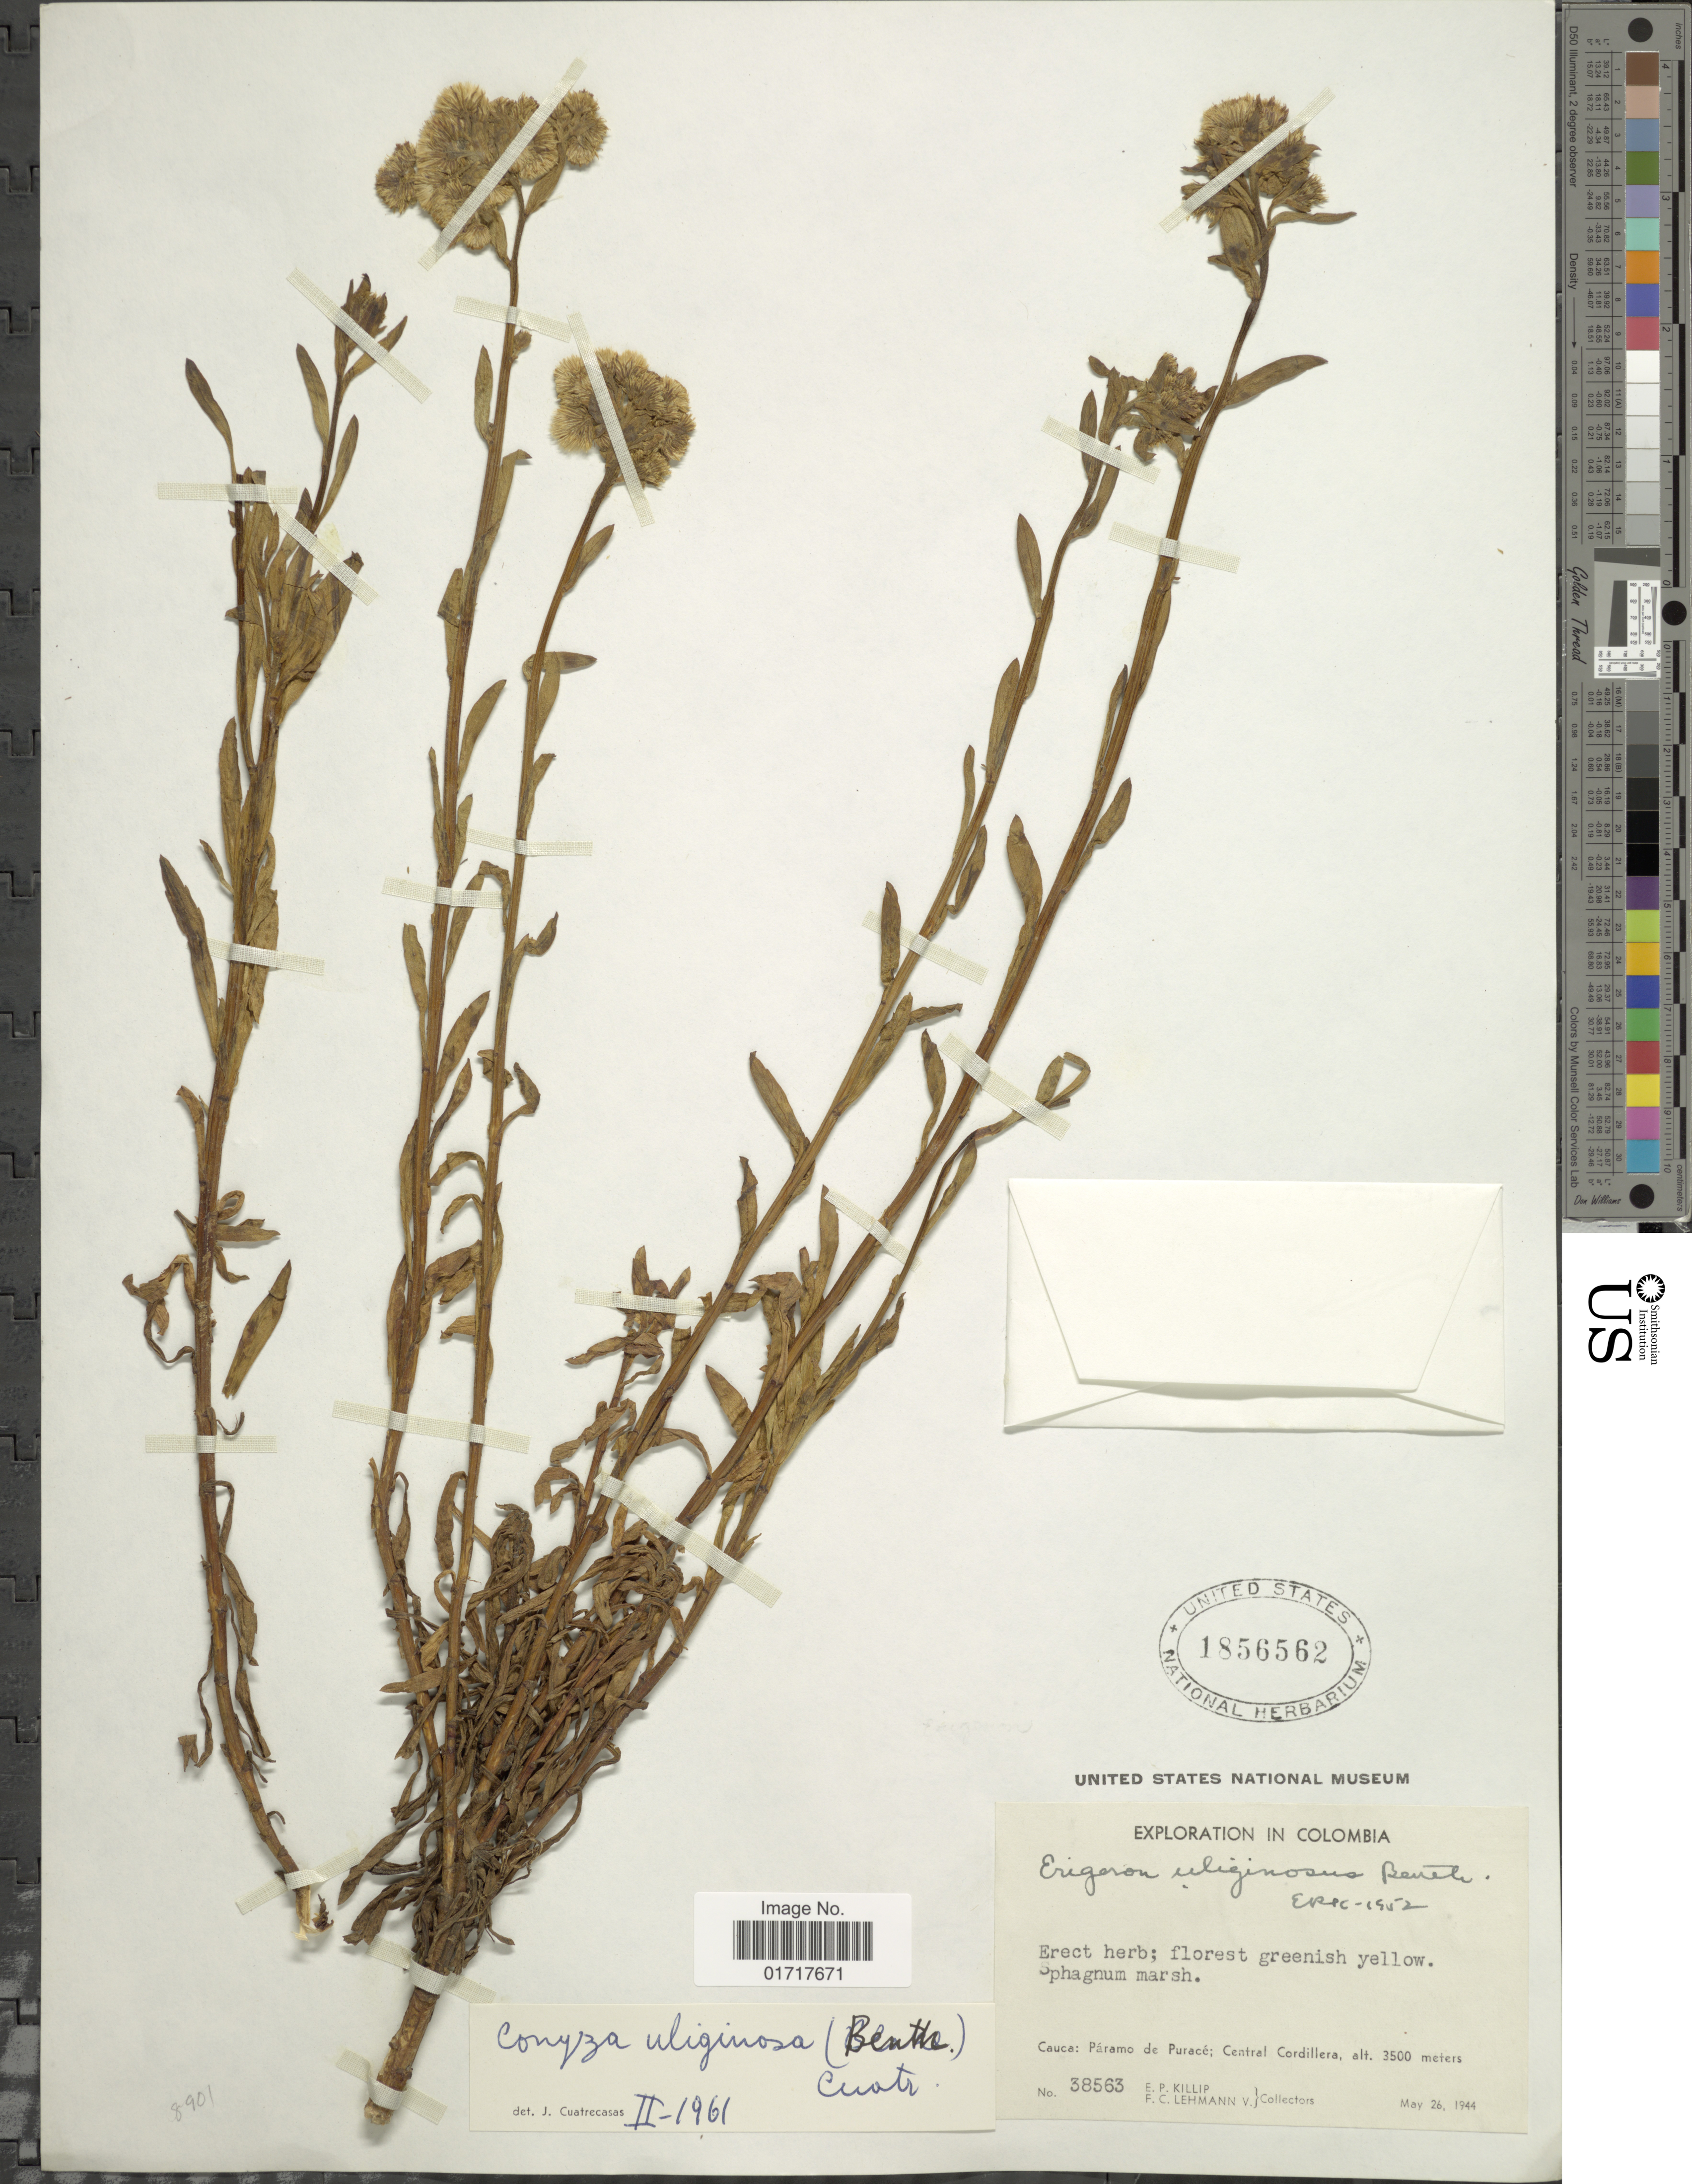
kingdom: Plantae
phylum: Tracheophyta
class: Magnoliopsida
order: Asterales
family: Asteraceae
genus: Conyza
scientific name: Conyza uliginosa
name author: (Benth.) Cuatrec.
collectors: E. P. Killip & F. Lehmann v.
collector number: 38563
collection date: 1944-05-26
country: Colombia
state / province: Cauca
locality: Cauca: Paramo de Purace; Central Cordillera.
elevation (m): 3500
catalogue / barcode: US 1856562